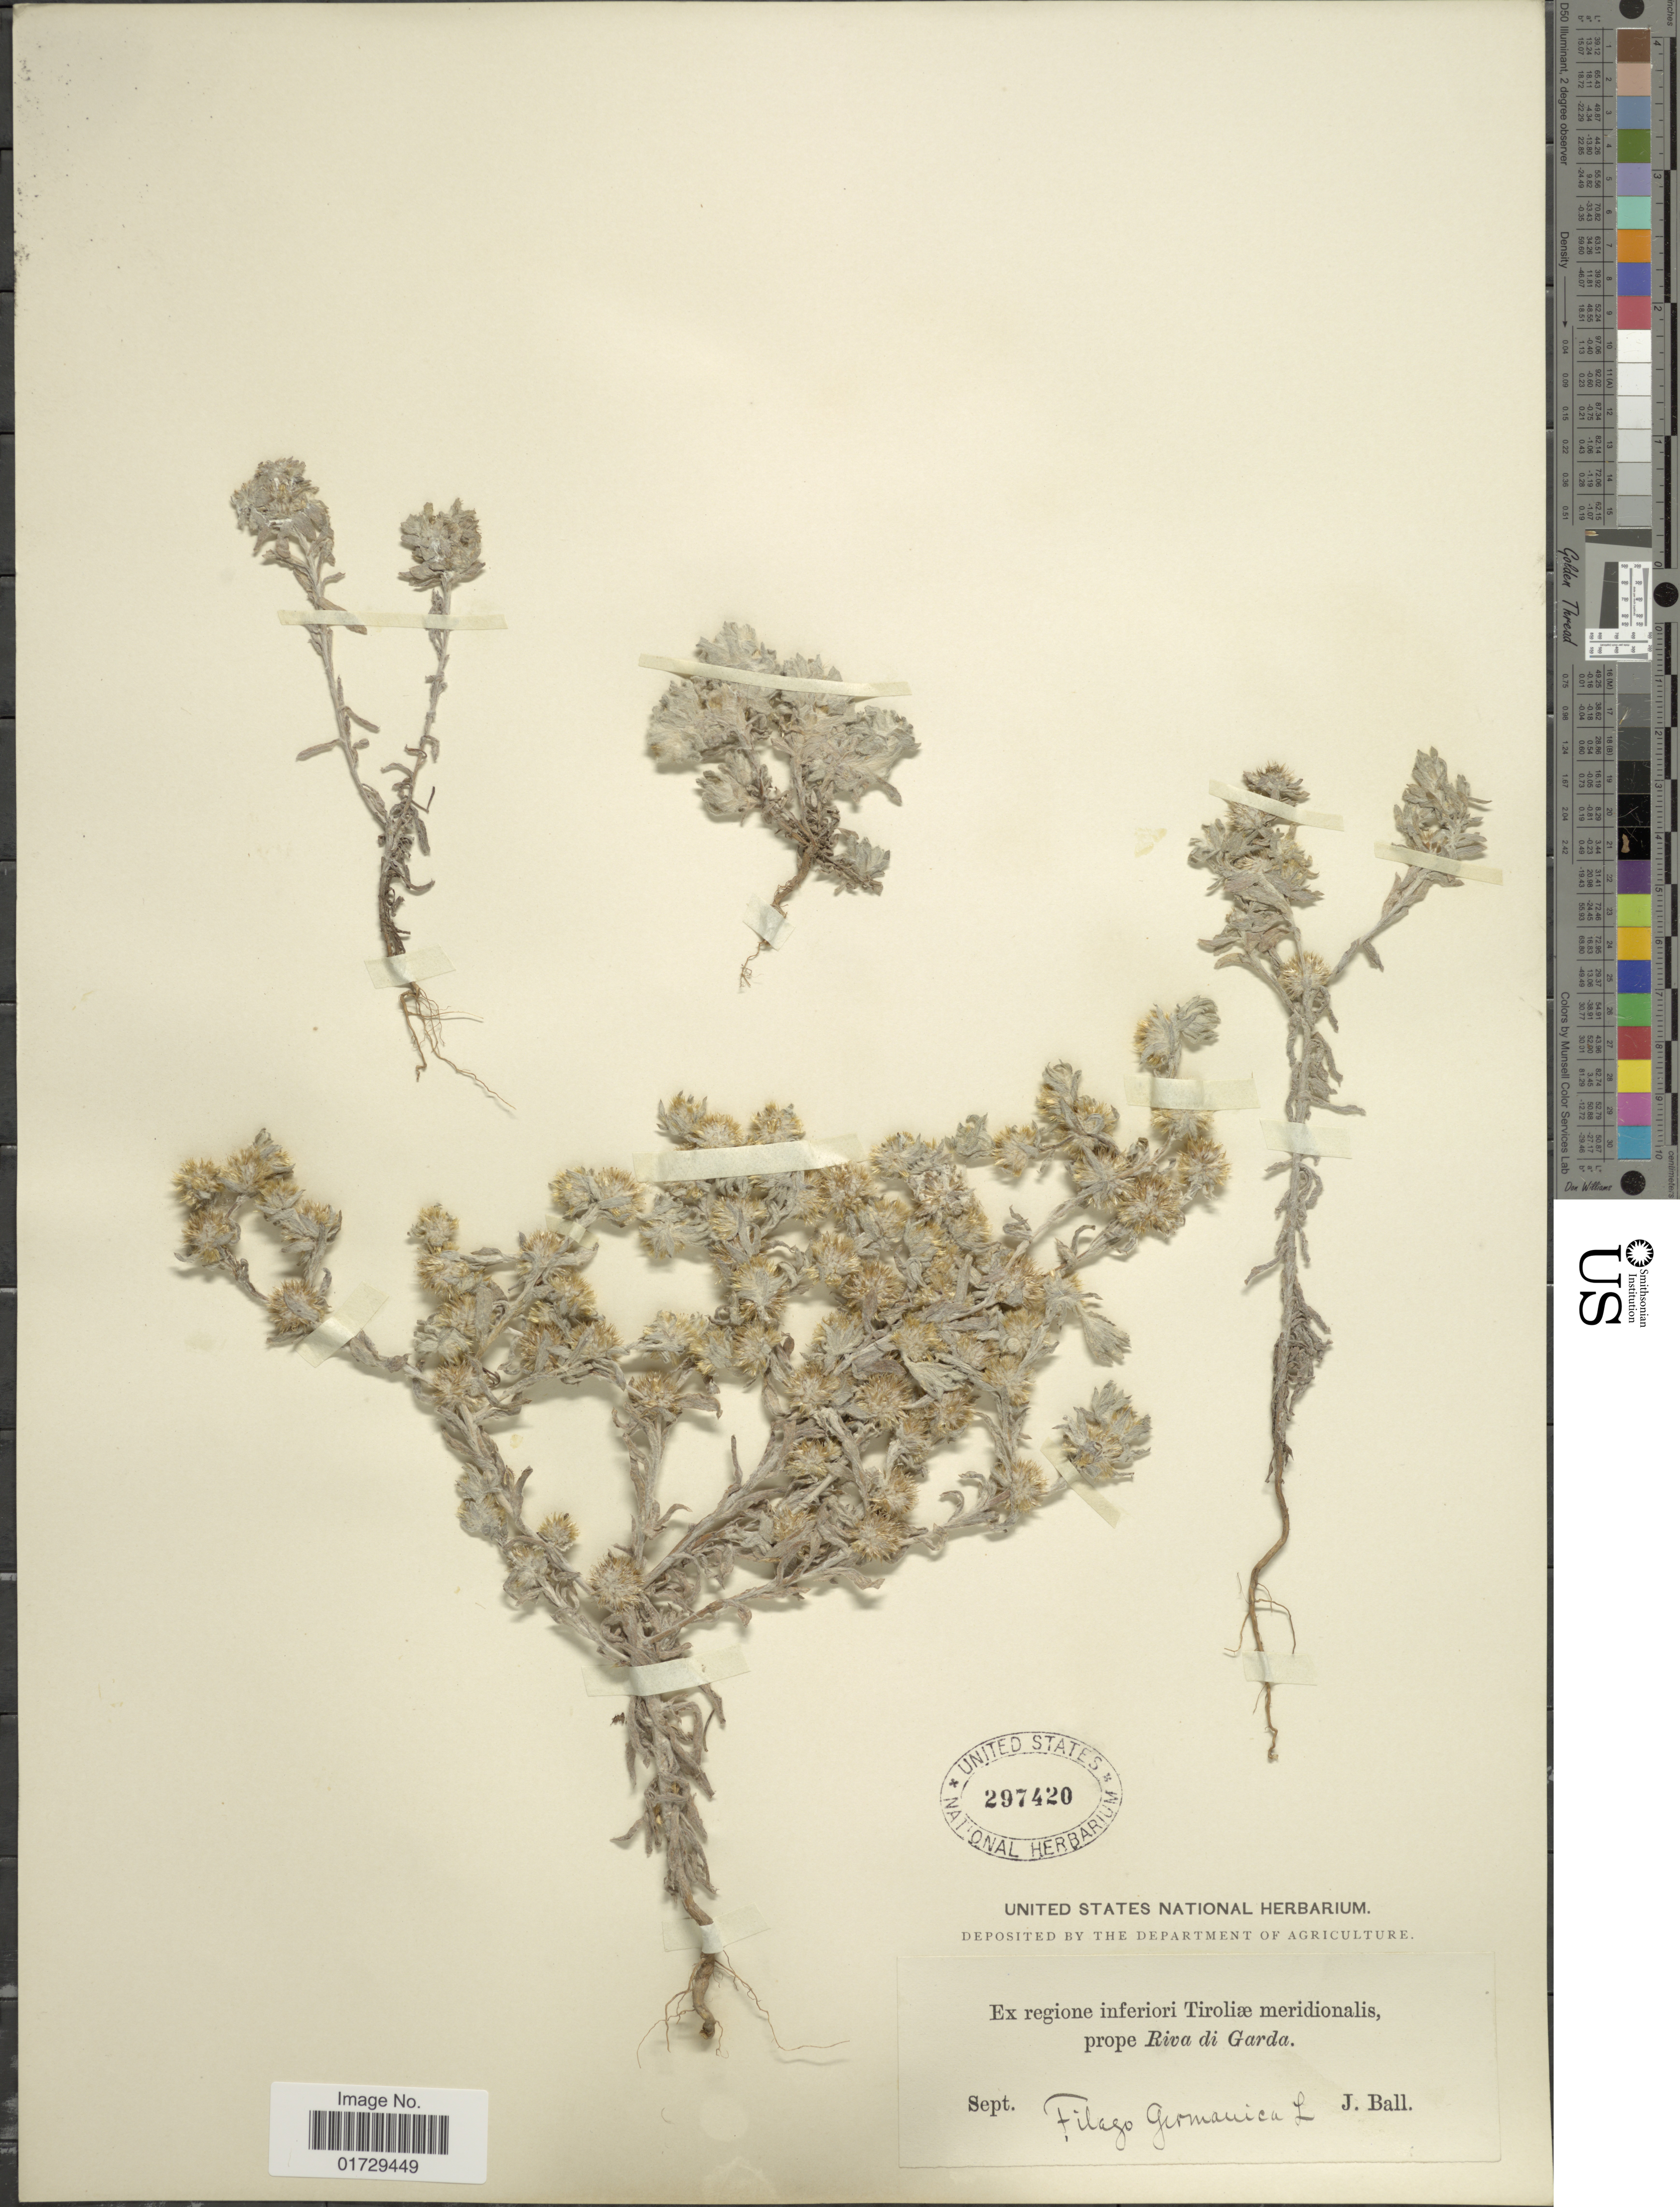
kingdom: Plantae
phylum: Tracheophyta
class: Magnoliopsida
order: Asterales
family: Asteraceae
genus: Filago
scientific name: Filago germanica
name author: (L.) Huds.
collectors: J. Ball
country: Italy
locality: Prope Riva di Garda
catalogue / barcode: US 297420